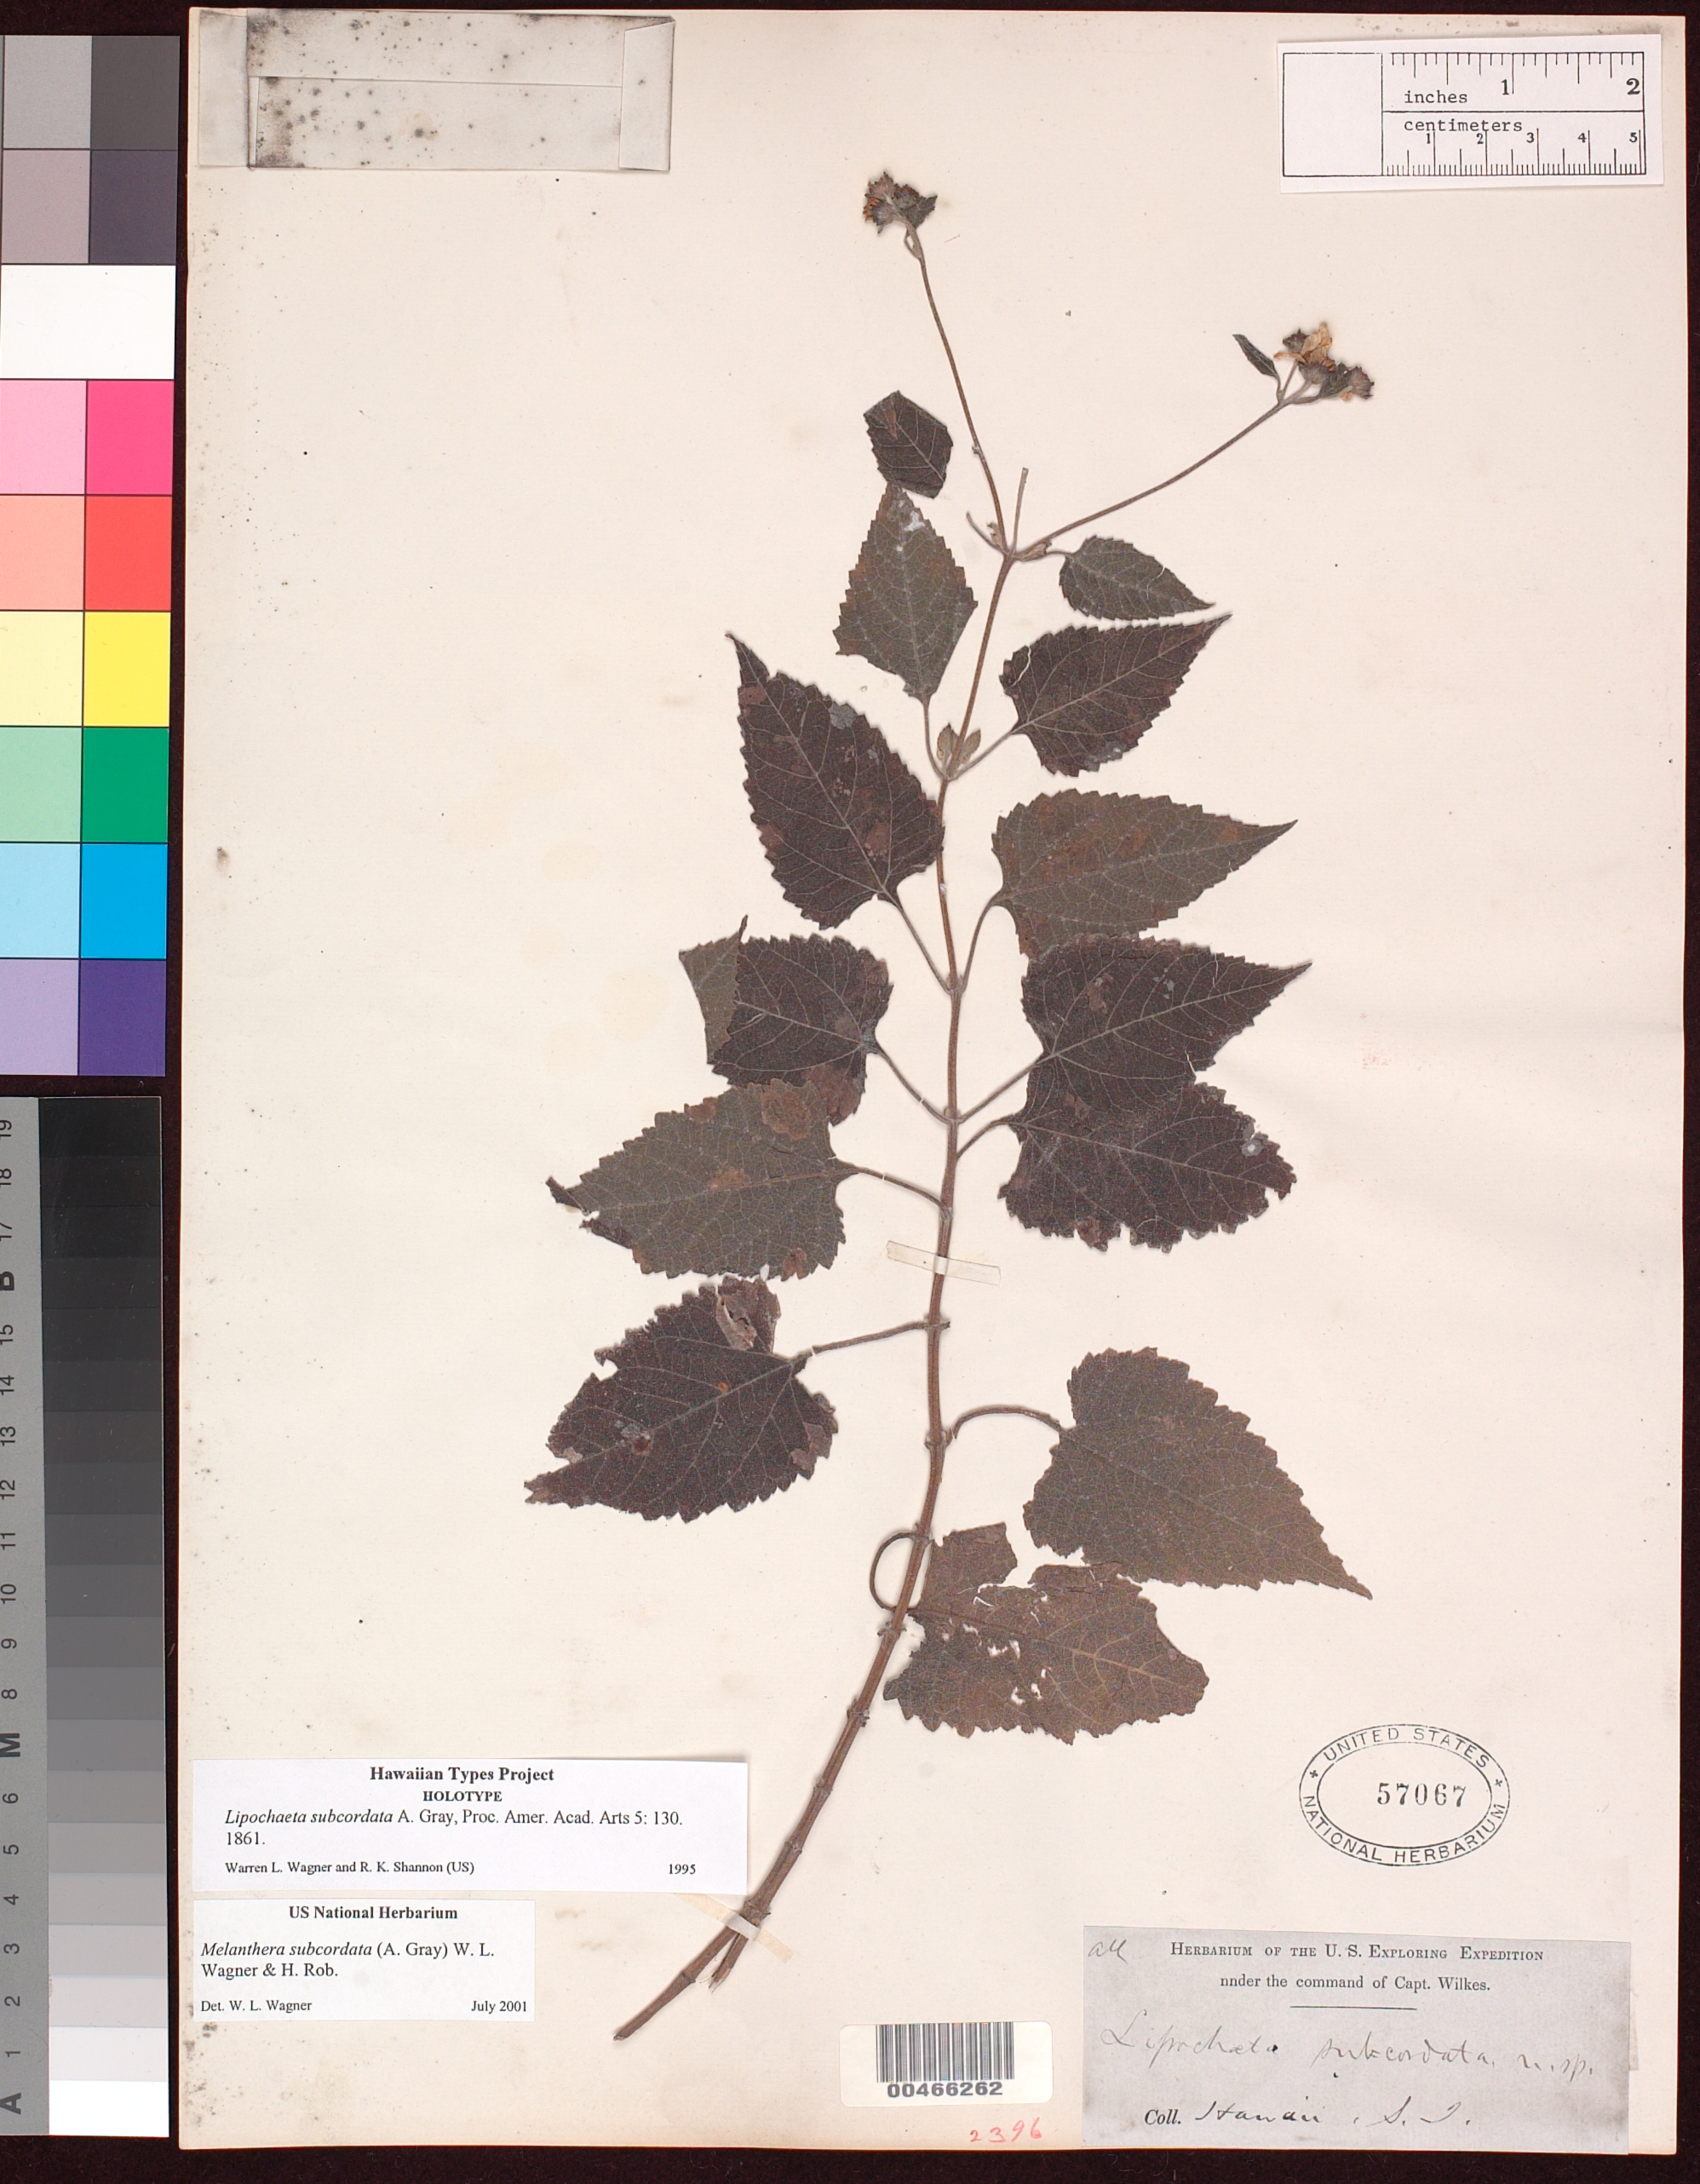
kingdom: Plantae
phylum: Tracheophyta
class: Magnoliopsida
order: Asterales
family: Asteraceae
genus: Lipochaeta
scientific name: Lipochaeta subcordata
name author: A. Gray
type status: Holotype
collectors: Wilkes Explor. Exped.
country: United States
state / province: Hawaii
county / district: Kauai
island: Kaua'i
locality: Sandwich Islands.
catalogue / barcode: US 57067